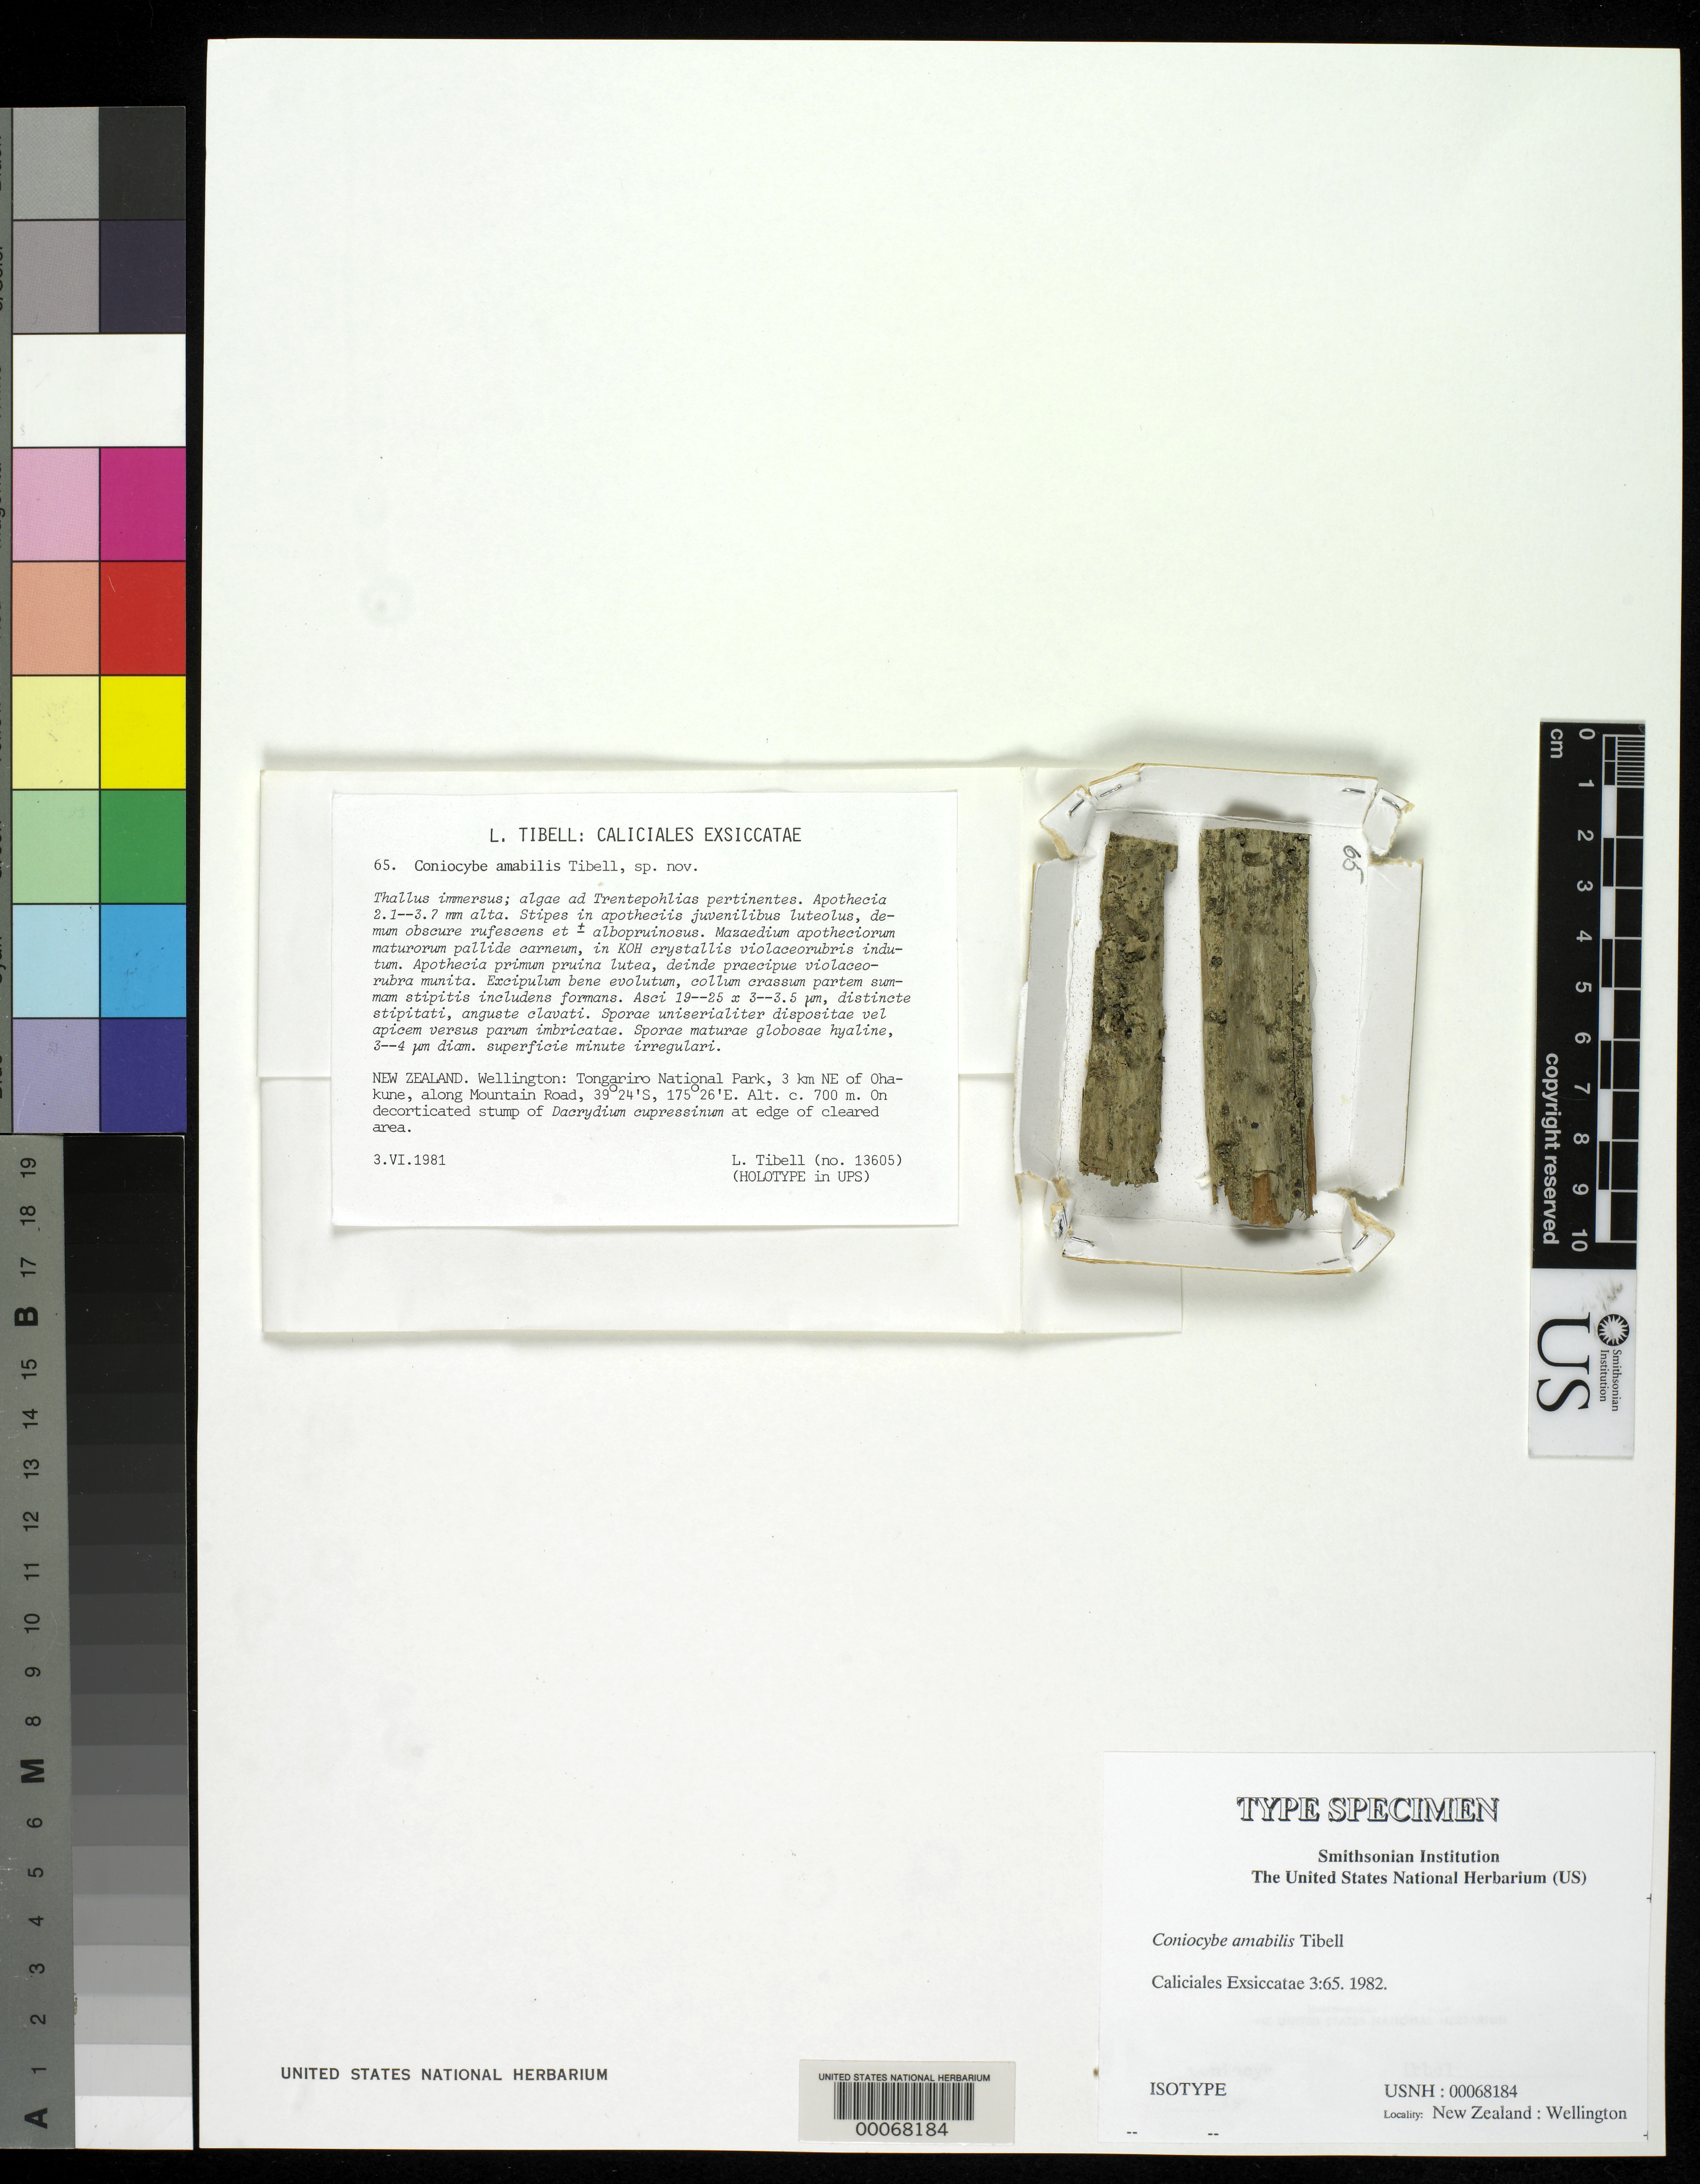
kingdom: Fungi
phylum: Ascomycota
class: Coniocybomycetes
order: Coniocybales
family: Coniocybaceae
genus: Coniocybe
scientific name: Coniocybe amabilis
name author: Tibell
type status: Isotype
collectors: L. Tibell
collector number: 13605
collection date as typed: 03 Jun 1981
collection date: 1981-06-03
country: New Zealand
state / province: Wellington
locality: Tongariro National Pk., 3 km NE of Ohakune, along mountain rd.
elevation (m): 700